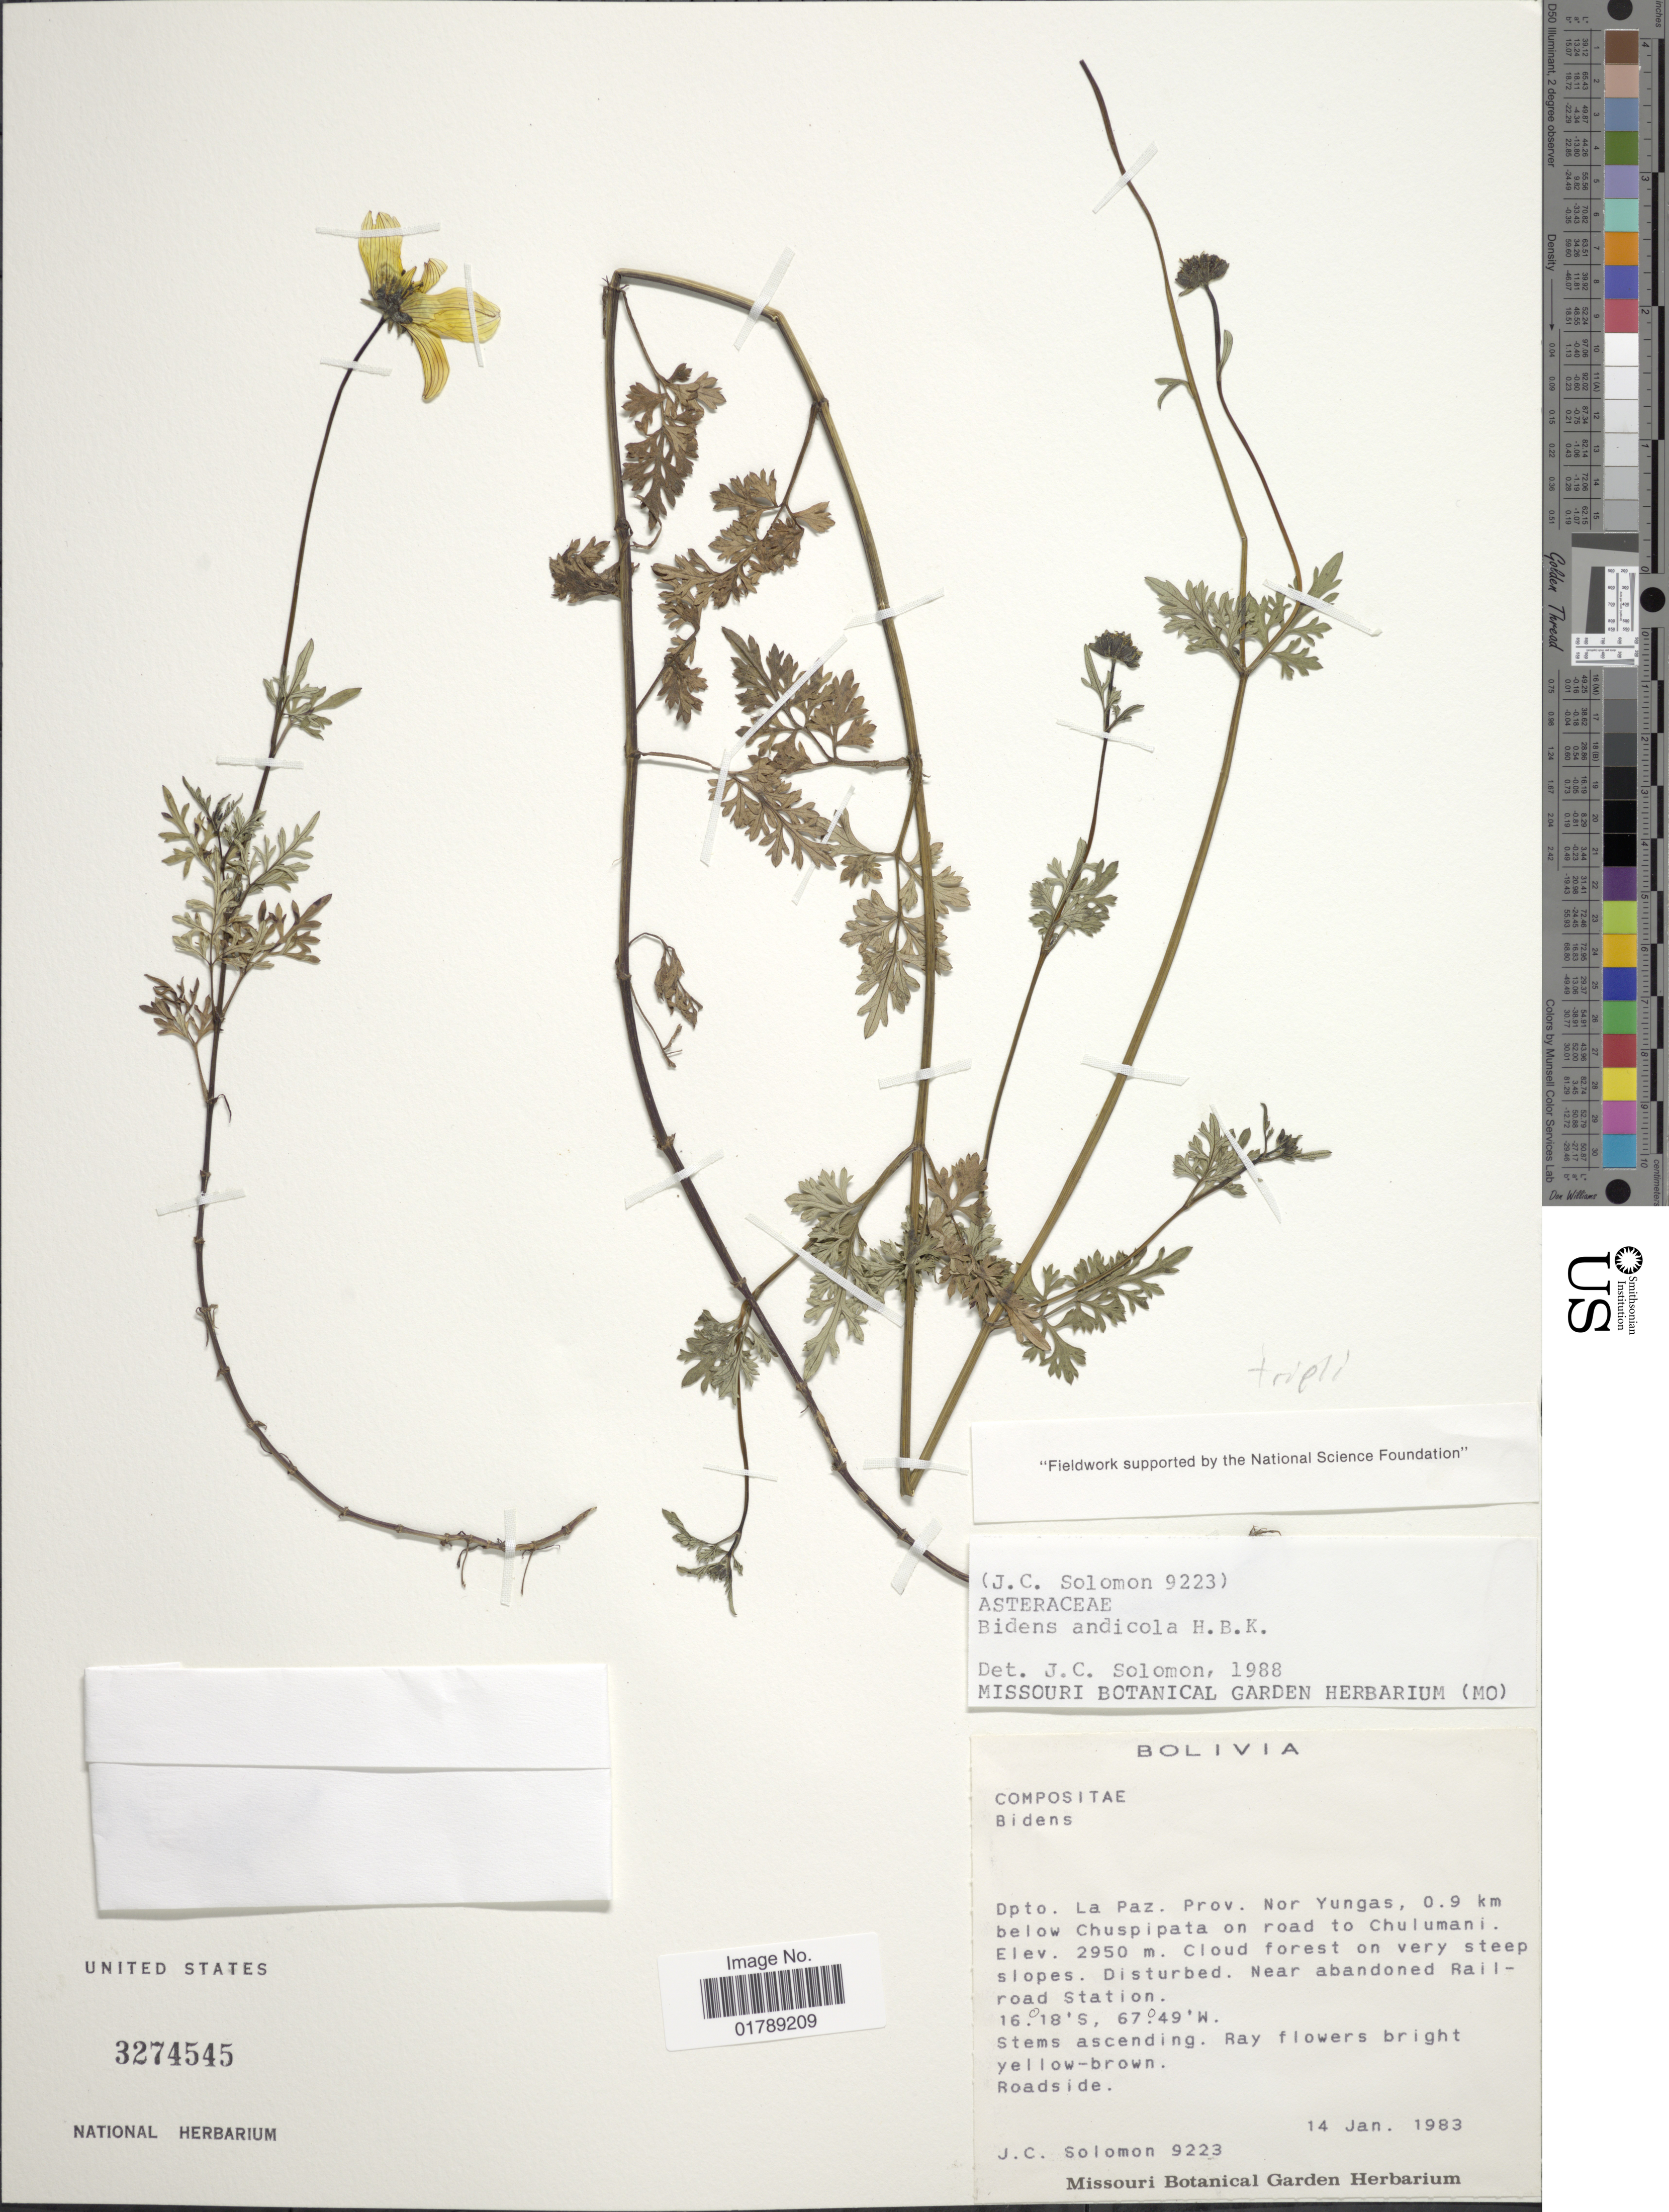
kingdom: Plantae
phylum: Tracheophyta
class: Magnoliopsida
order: Asterales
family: Asteraceae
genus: Bidens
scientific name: Bidens triplinervia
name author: Kunth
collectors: J. C. Solomon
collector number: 9223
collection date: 1983-01-14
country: Bolivia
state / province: La Paz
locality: Prov. Nor Yungas, 0.9 km below Chuspipata on road to Chulumani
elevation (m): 2950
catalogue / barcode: US 3274545